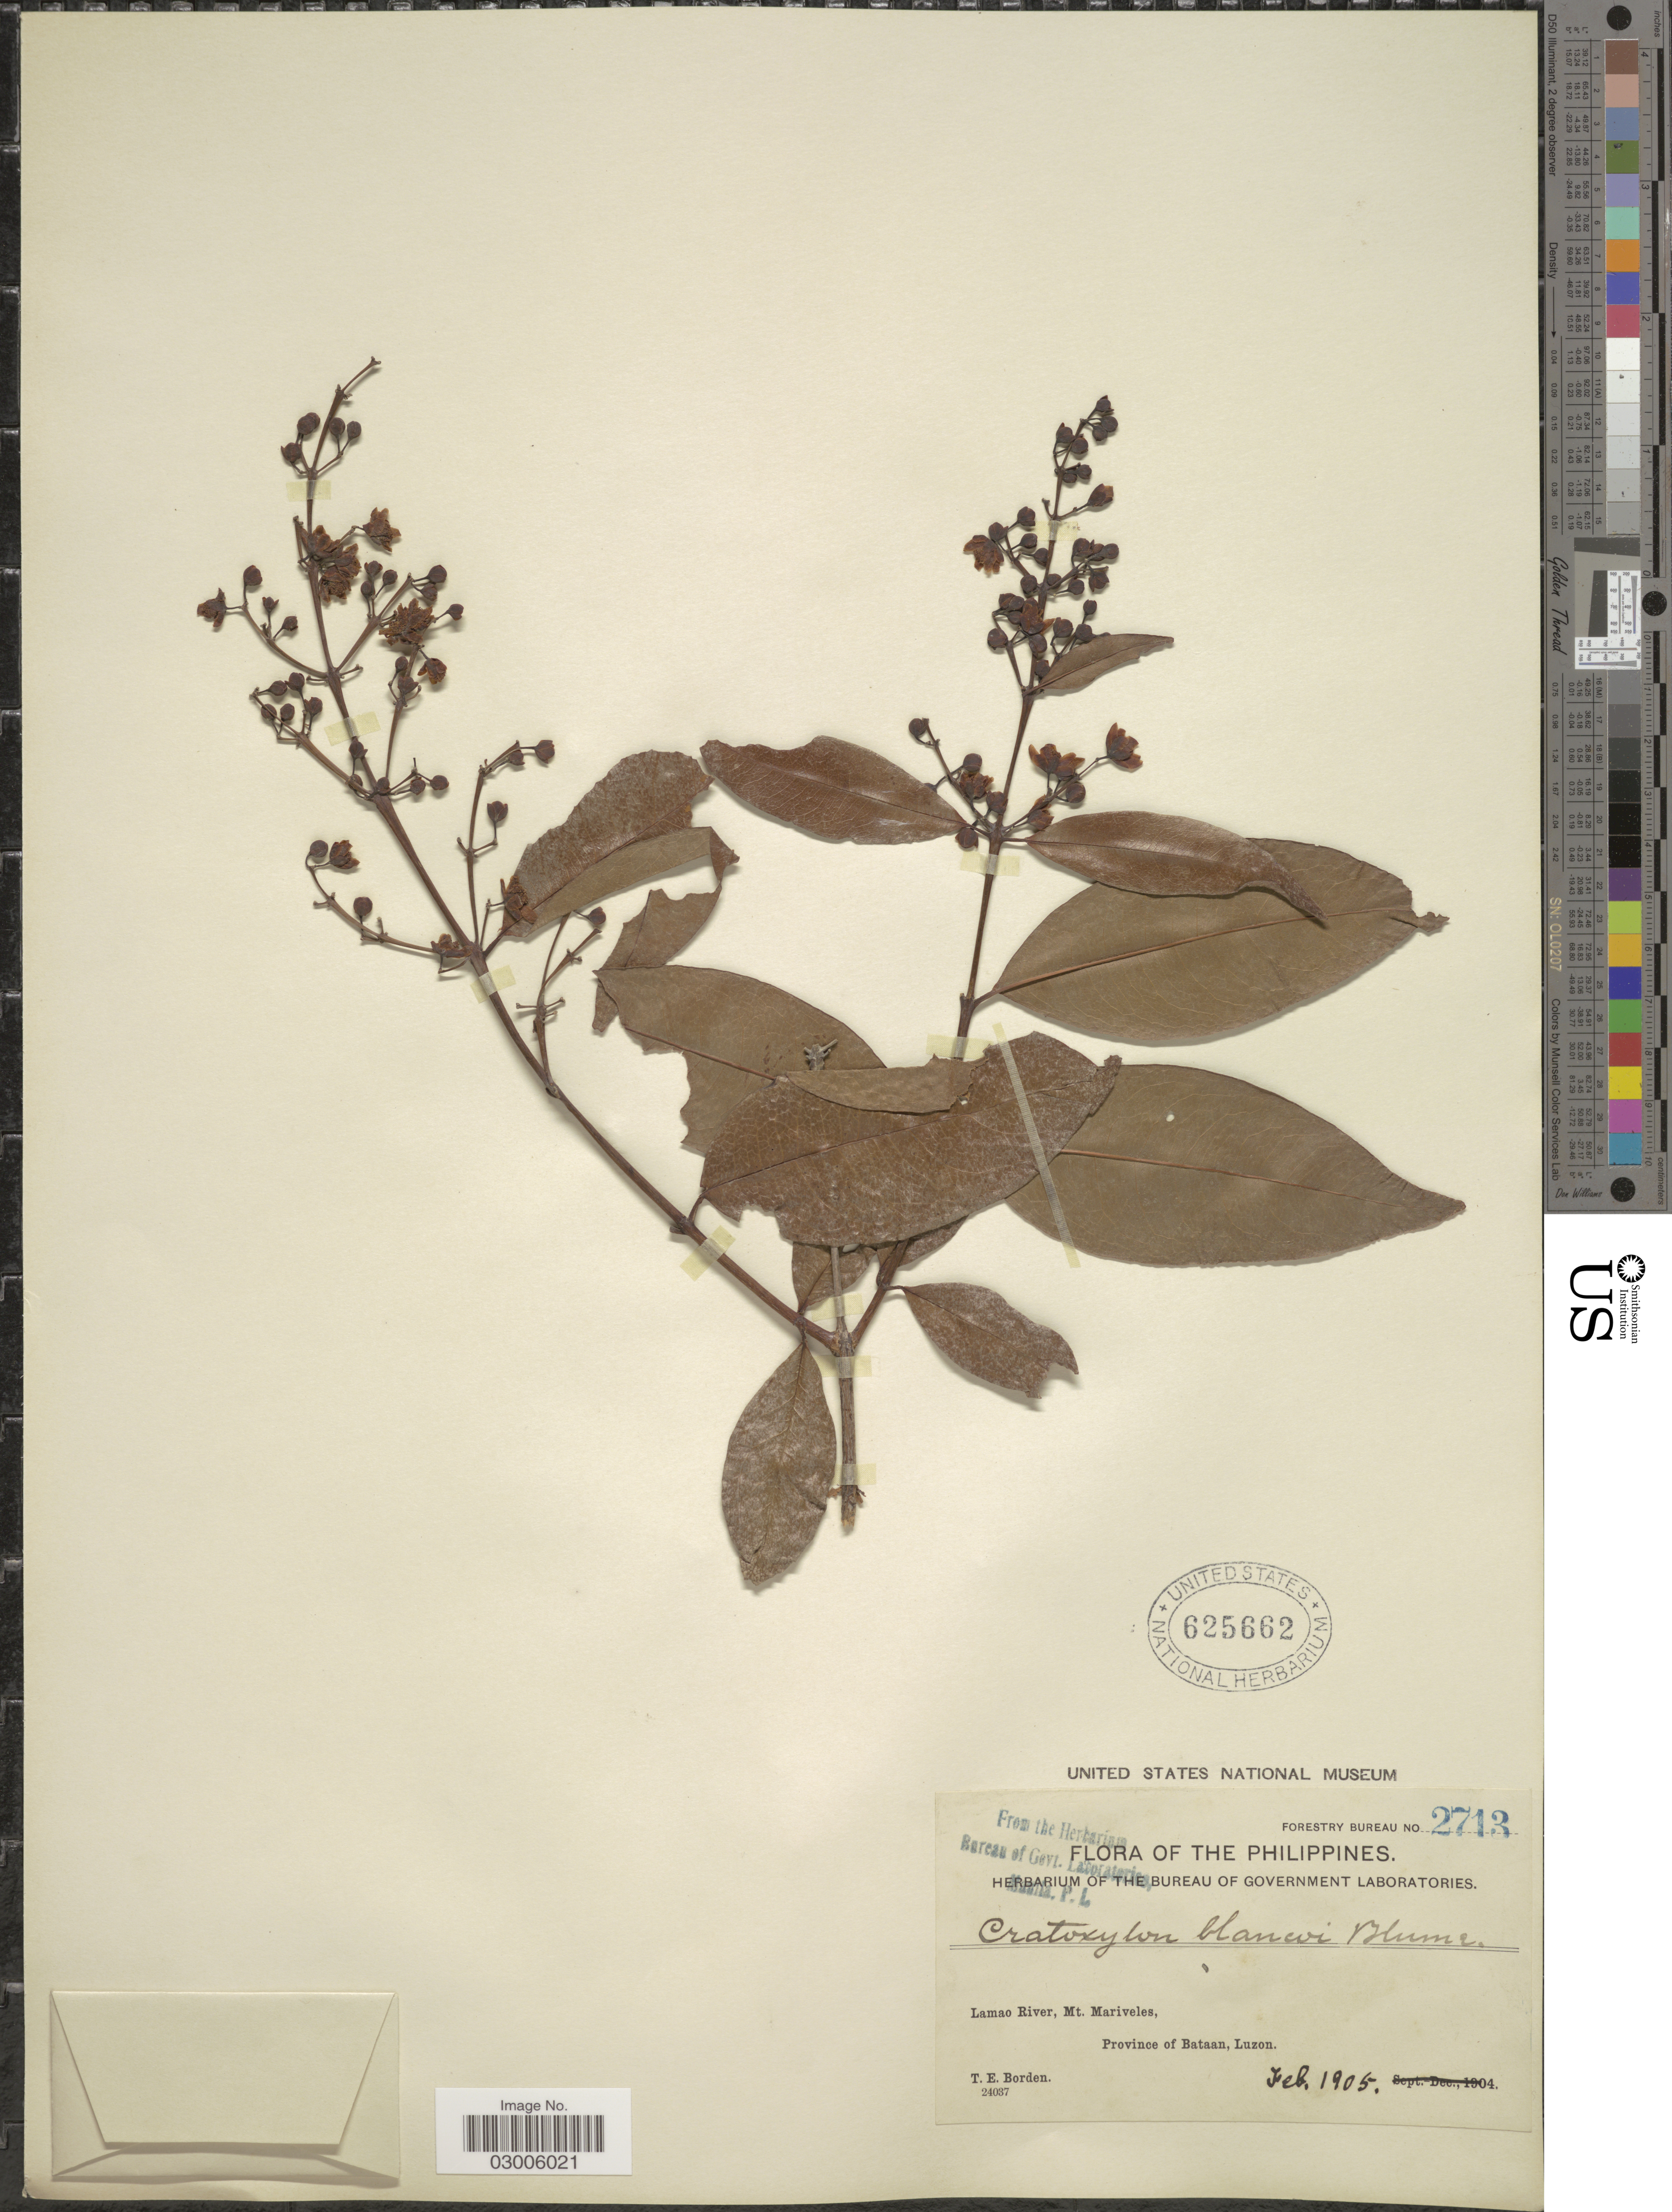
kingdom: Plantae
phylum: Tracheophyta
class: Magnoliopsida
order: Malpighiales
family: Hypericaceae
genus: Cratoxylum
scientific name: Cratoxylum blancoi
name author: Blume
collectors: T. E. Borden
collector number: Forestry Bureau 2713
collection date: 1905-02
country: Philippines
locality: Lamao River, Mt. Mariveles, Province of Bataan, Luzon.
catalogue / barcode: US 625662